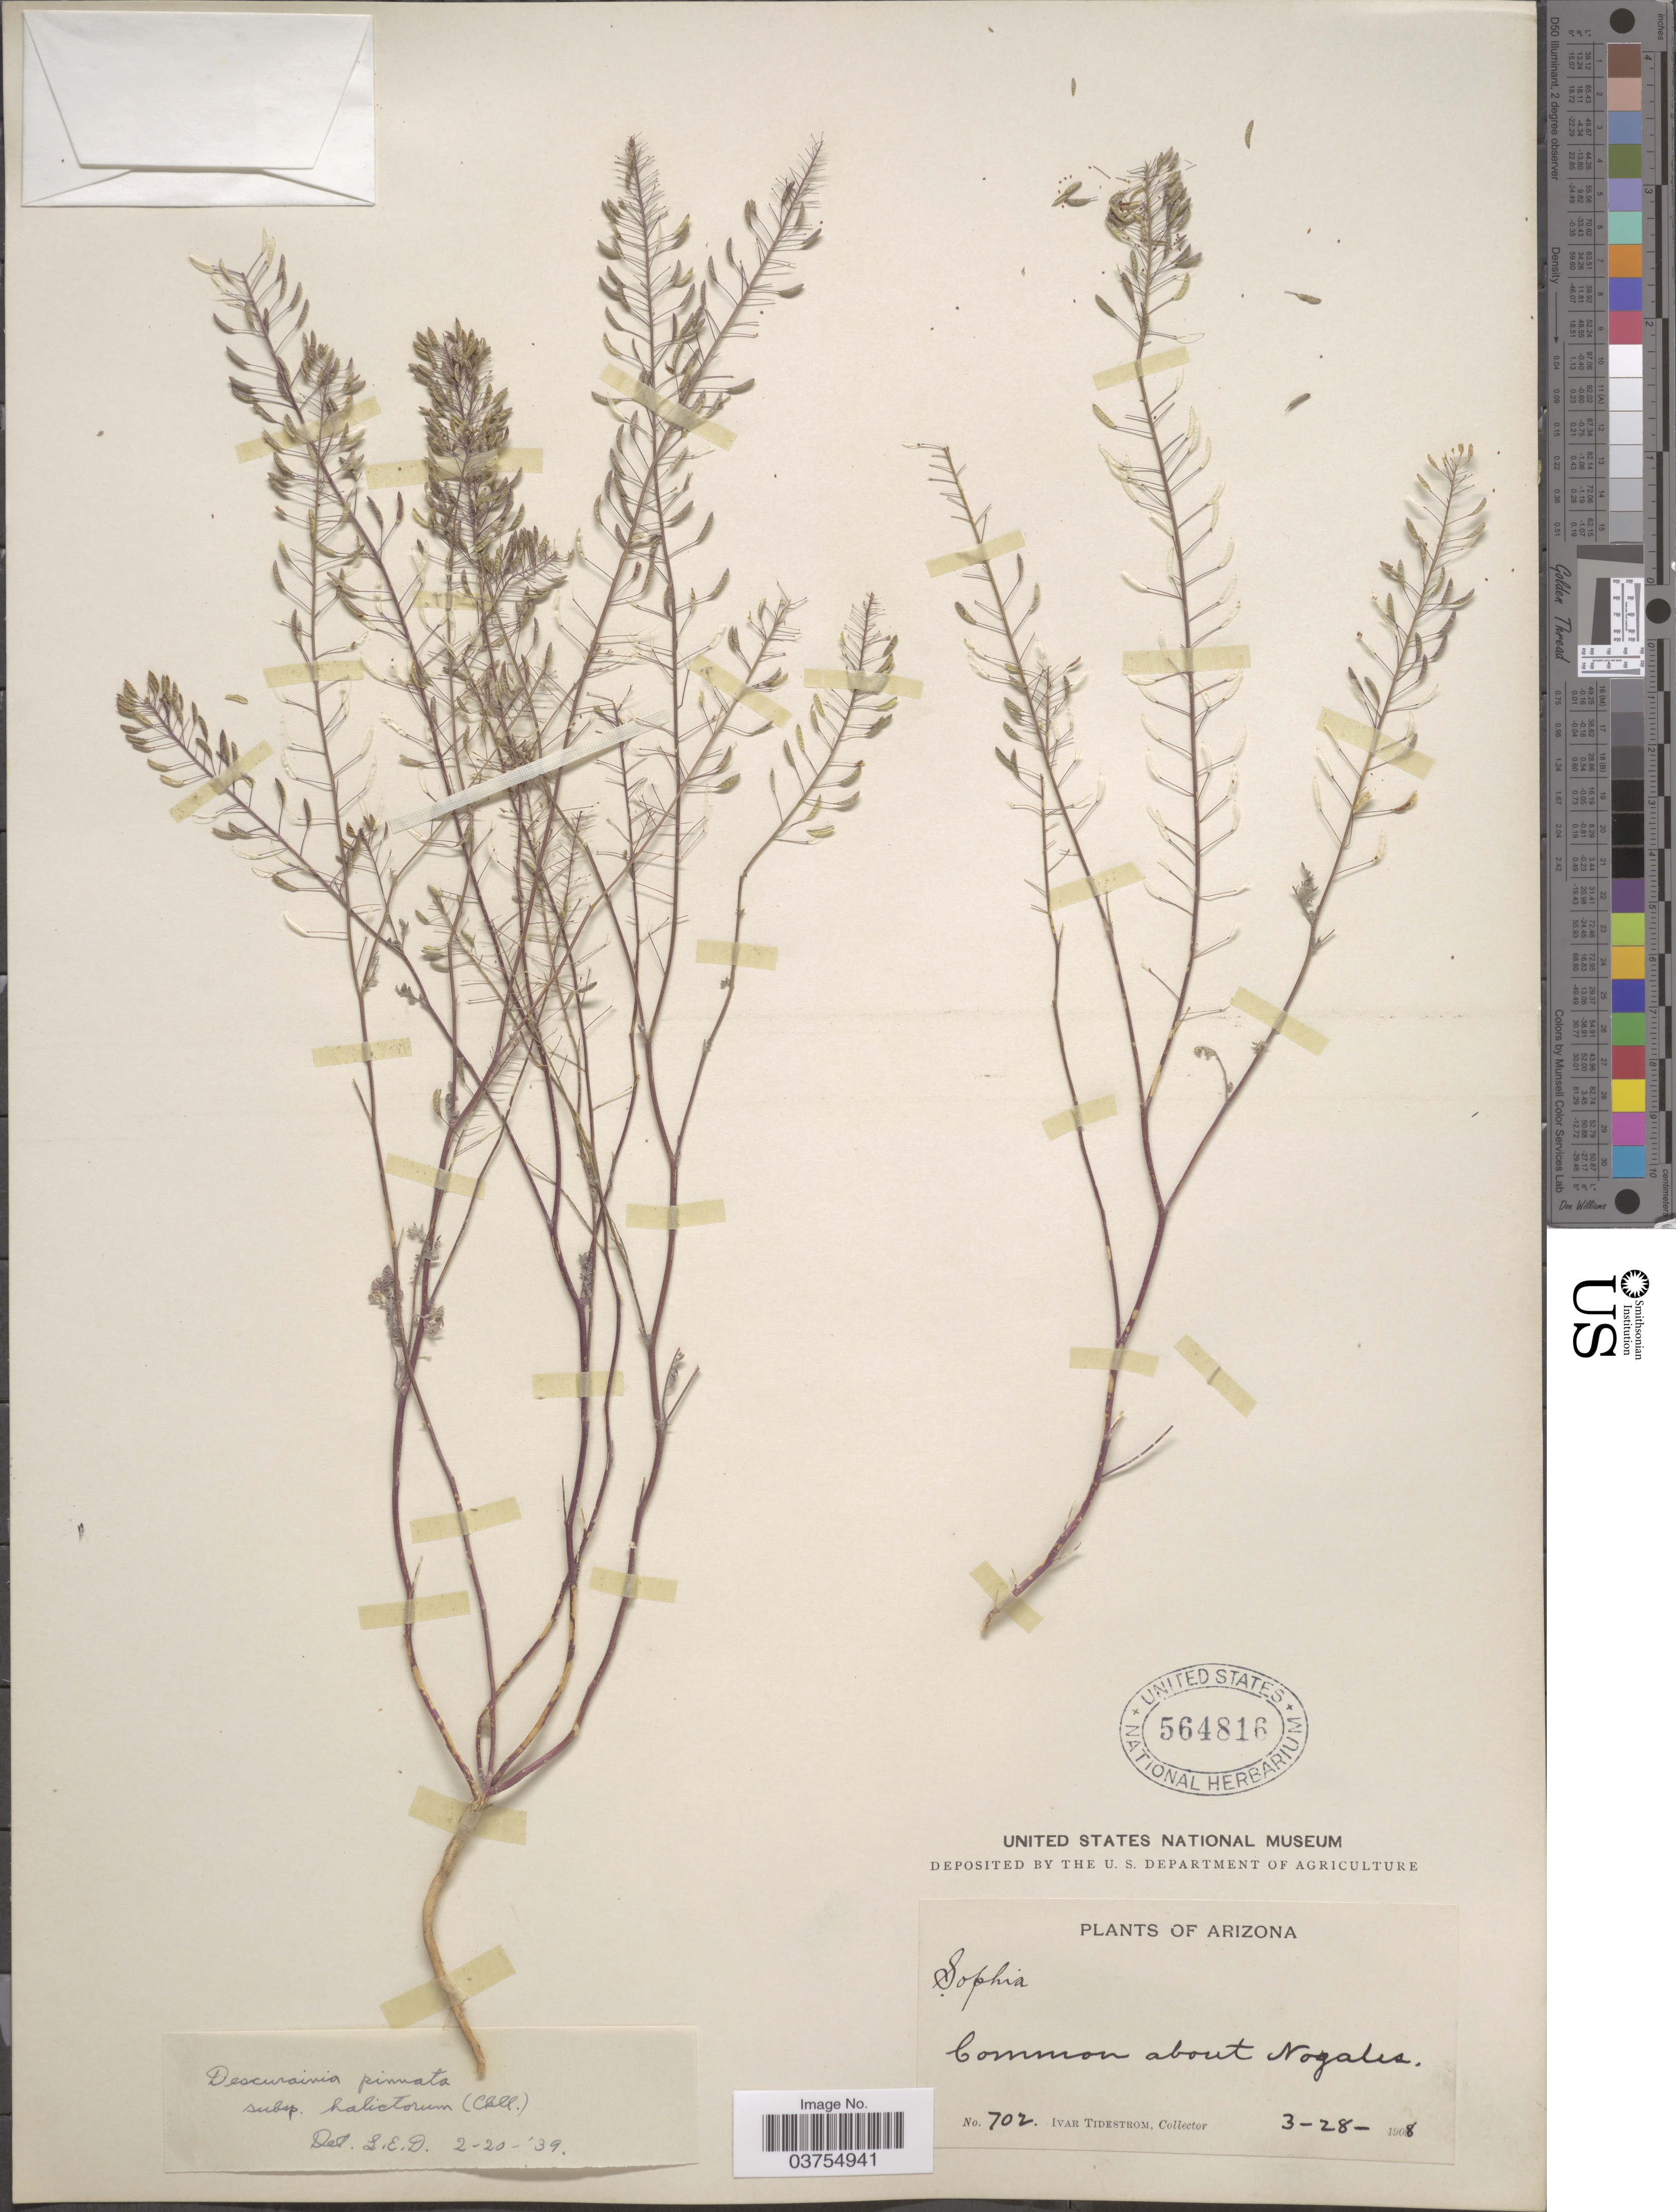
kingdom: Plantae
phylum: Tracheophyta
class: Magnoliopsida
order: Brassicales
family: Brassicaceae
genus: Descurainia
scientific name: Descurainia pinnata subsp. halictorum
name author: (Cockerell) Detling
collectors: I. F. Tidestrom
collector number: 702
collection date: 1908-03-28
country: United States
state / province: Arizona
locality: Common about Nogales.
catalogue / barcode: US 564816